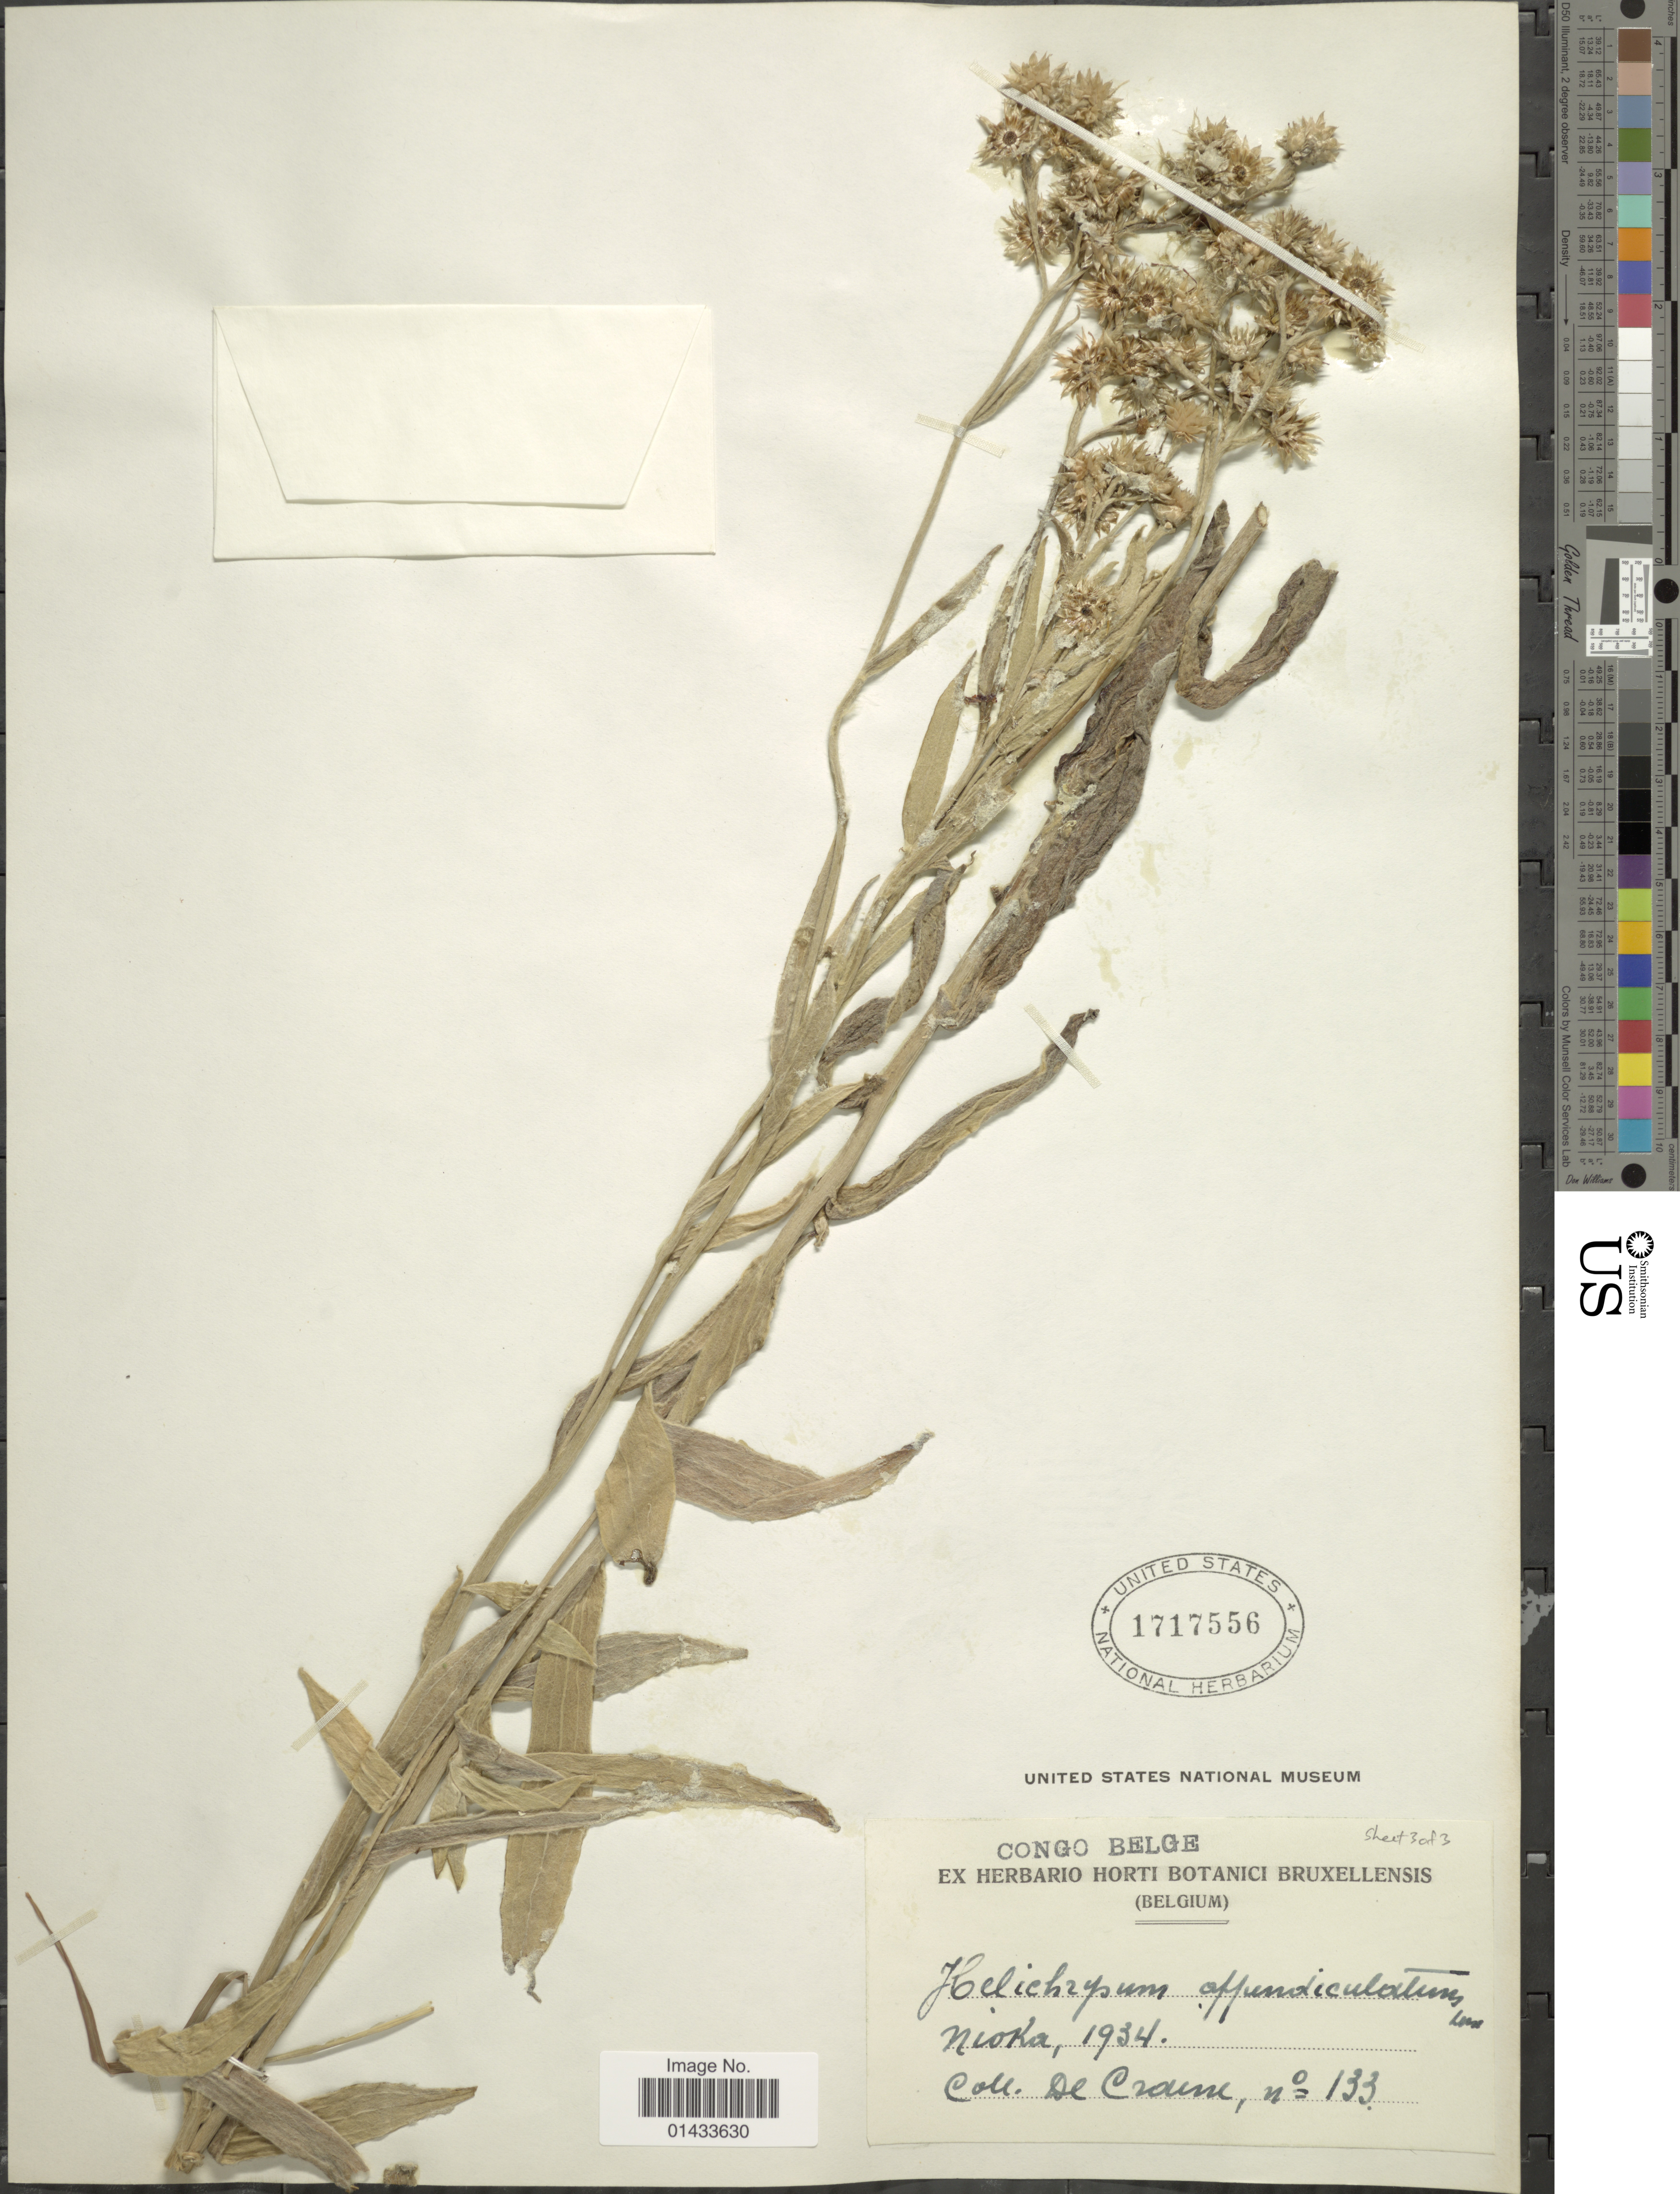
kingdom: Plantae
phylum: Tracheophyta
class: Magnoliopsida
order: Asterales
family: Asteraceae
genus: Helichrysum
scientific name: Helichrysum quartinianum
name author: A. Rich.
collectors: A. De Craene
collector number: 133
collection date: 1934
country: Congo, Democratic Republic of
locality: Congo Belge, Nioka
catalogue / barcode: US 1717556